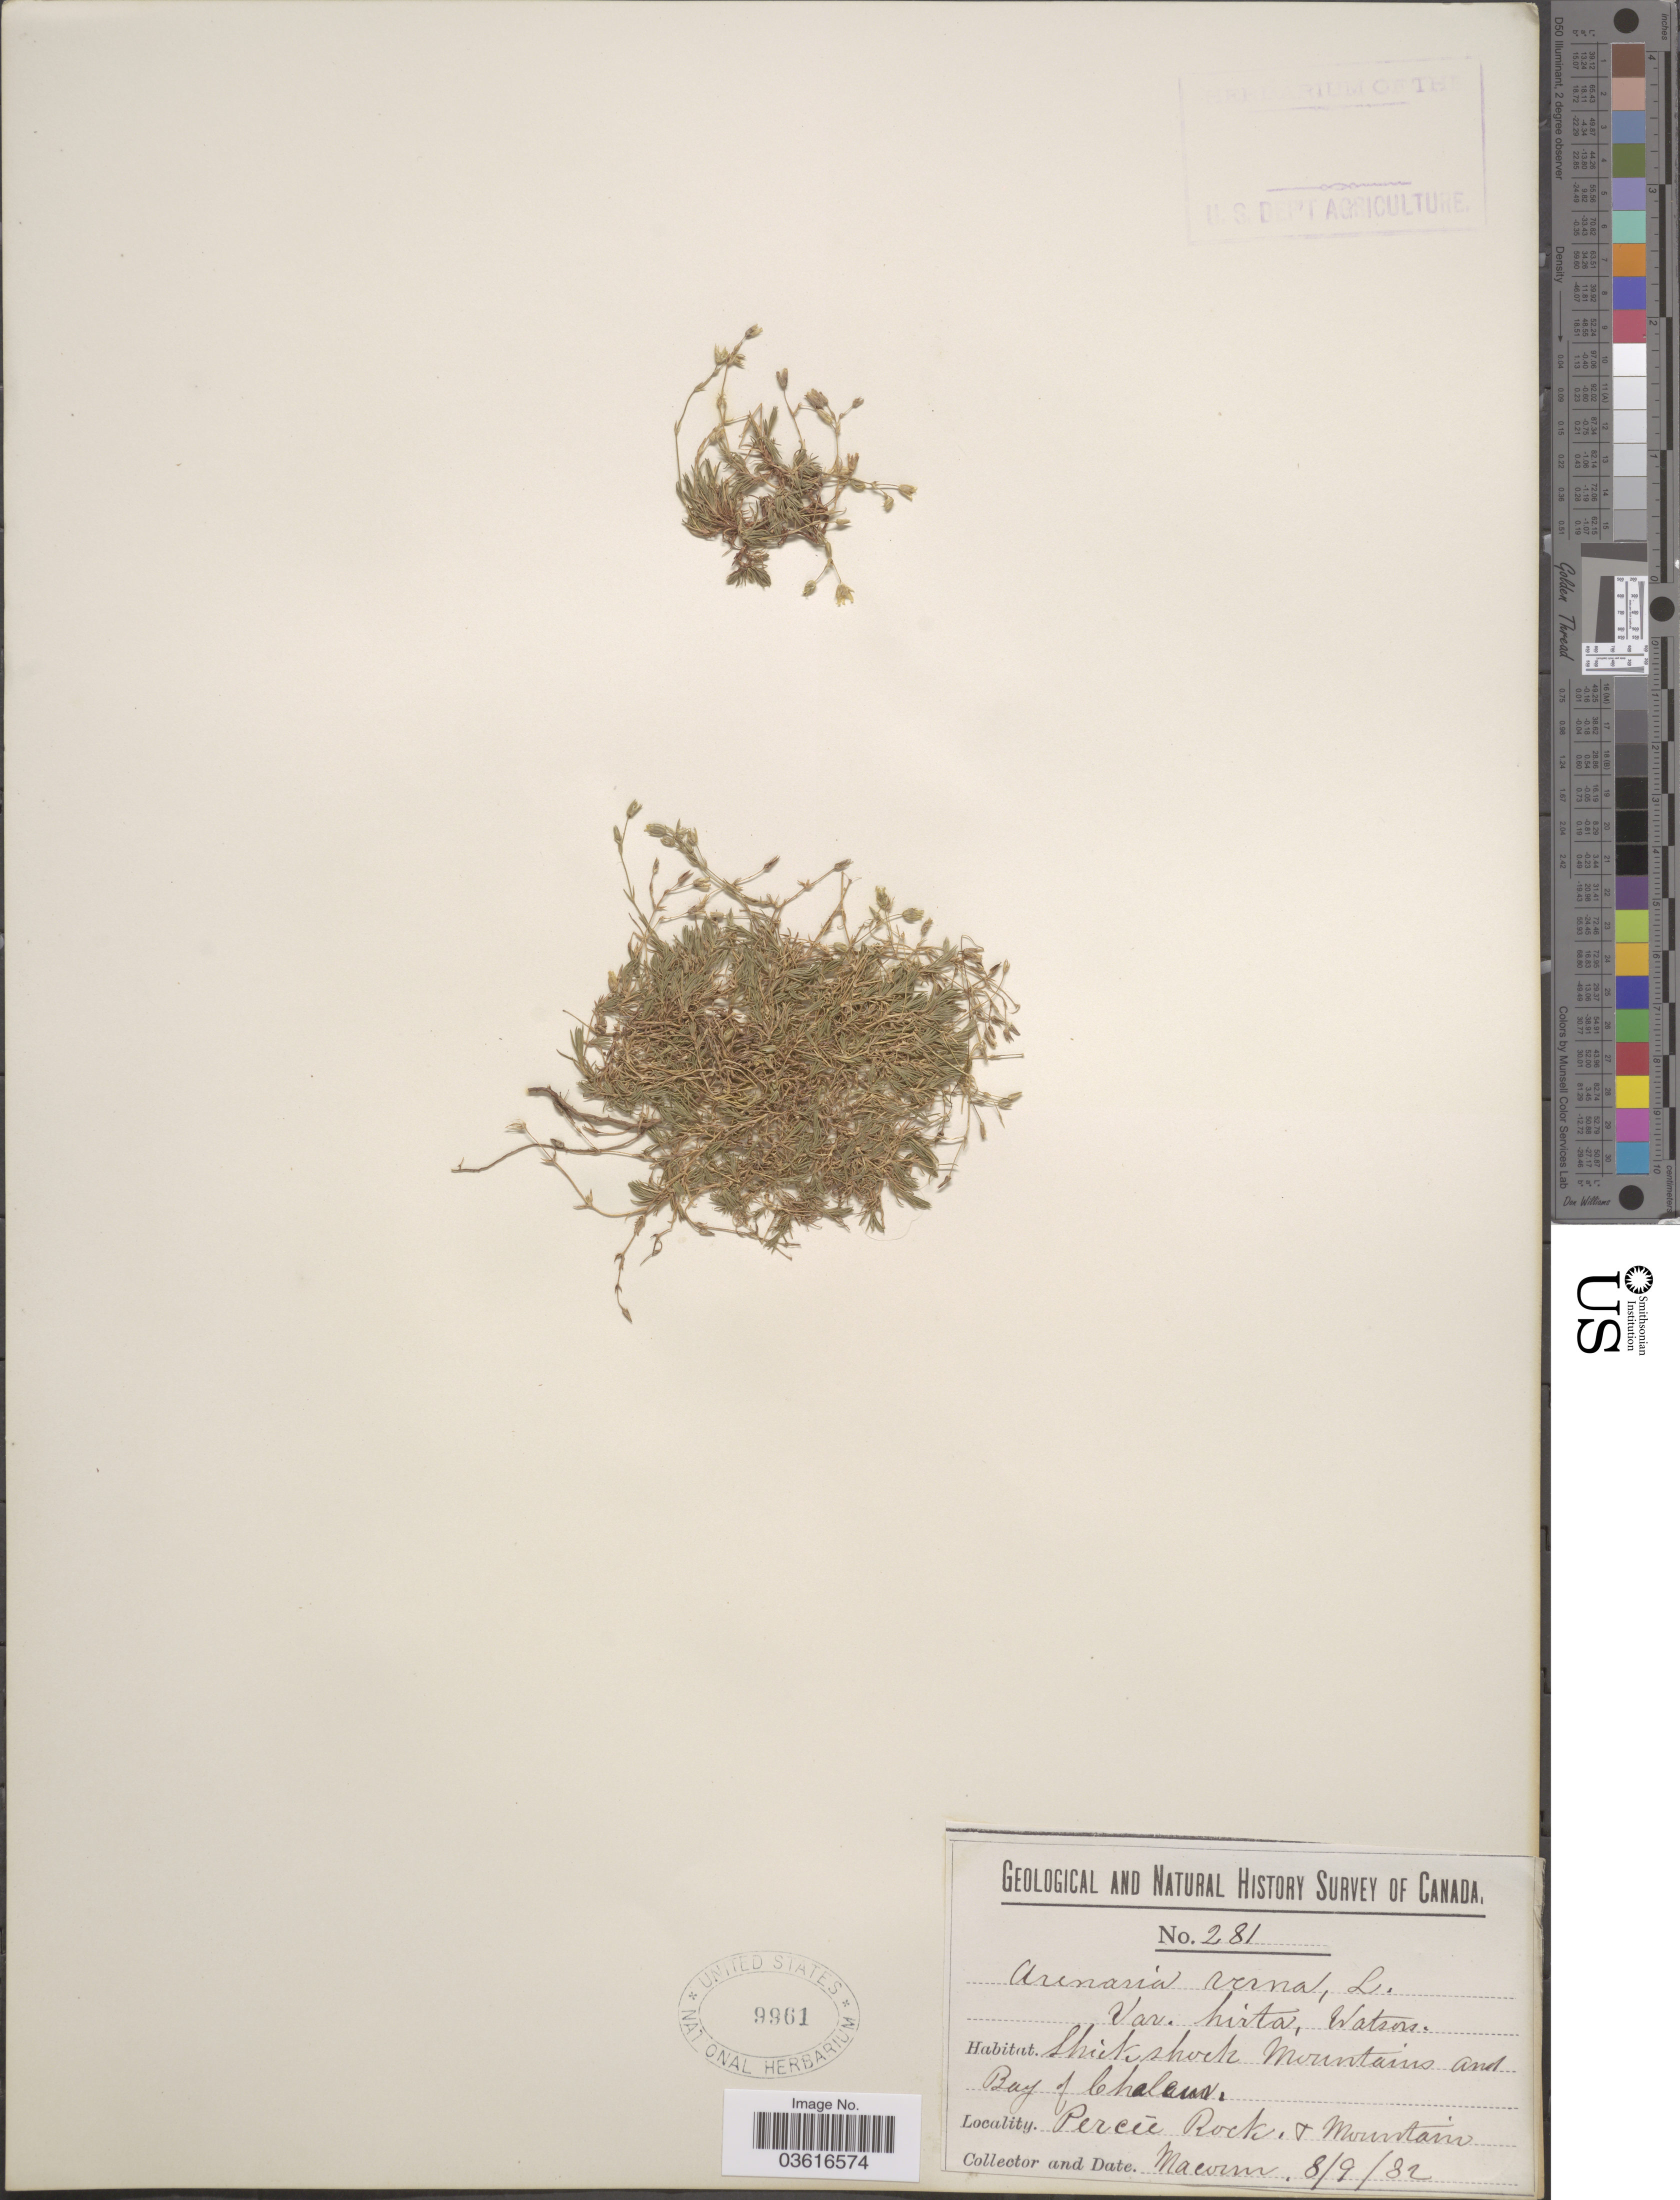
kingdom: Plantae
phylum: Tracheophyta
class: Magnoliopsida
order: Caryophyllales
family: Caryophyllaceae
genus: Minuartia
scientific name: Minuartia propinqua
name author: (Richardson) House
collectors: -- Macoun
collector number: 281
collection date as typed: Transcribed d/m/y: 9/8/32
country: Canada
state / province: Quebec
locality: Shickshock Mountains and Bay of Chaleur. Percie Rock & Mountain.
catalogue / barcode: US 9961